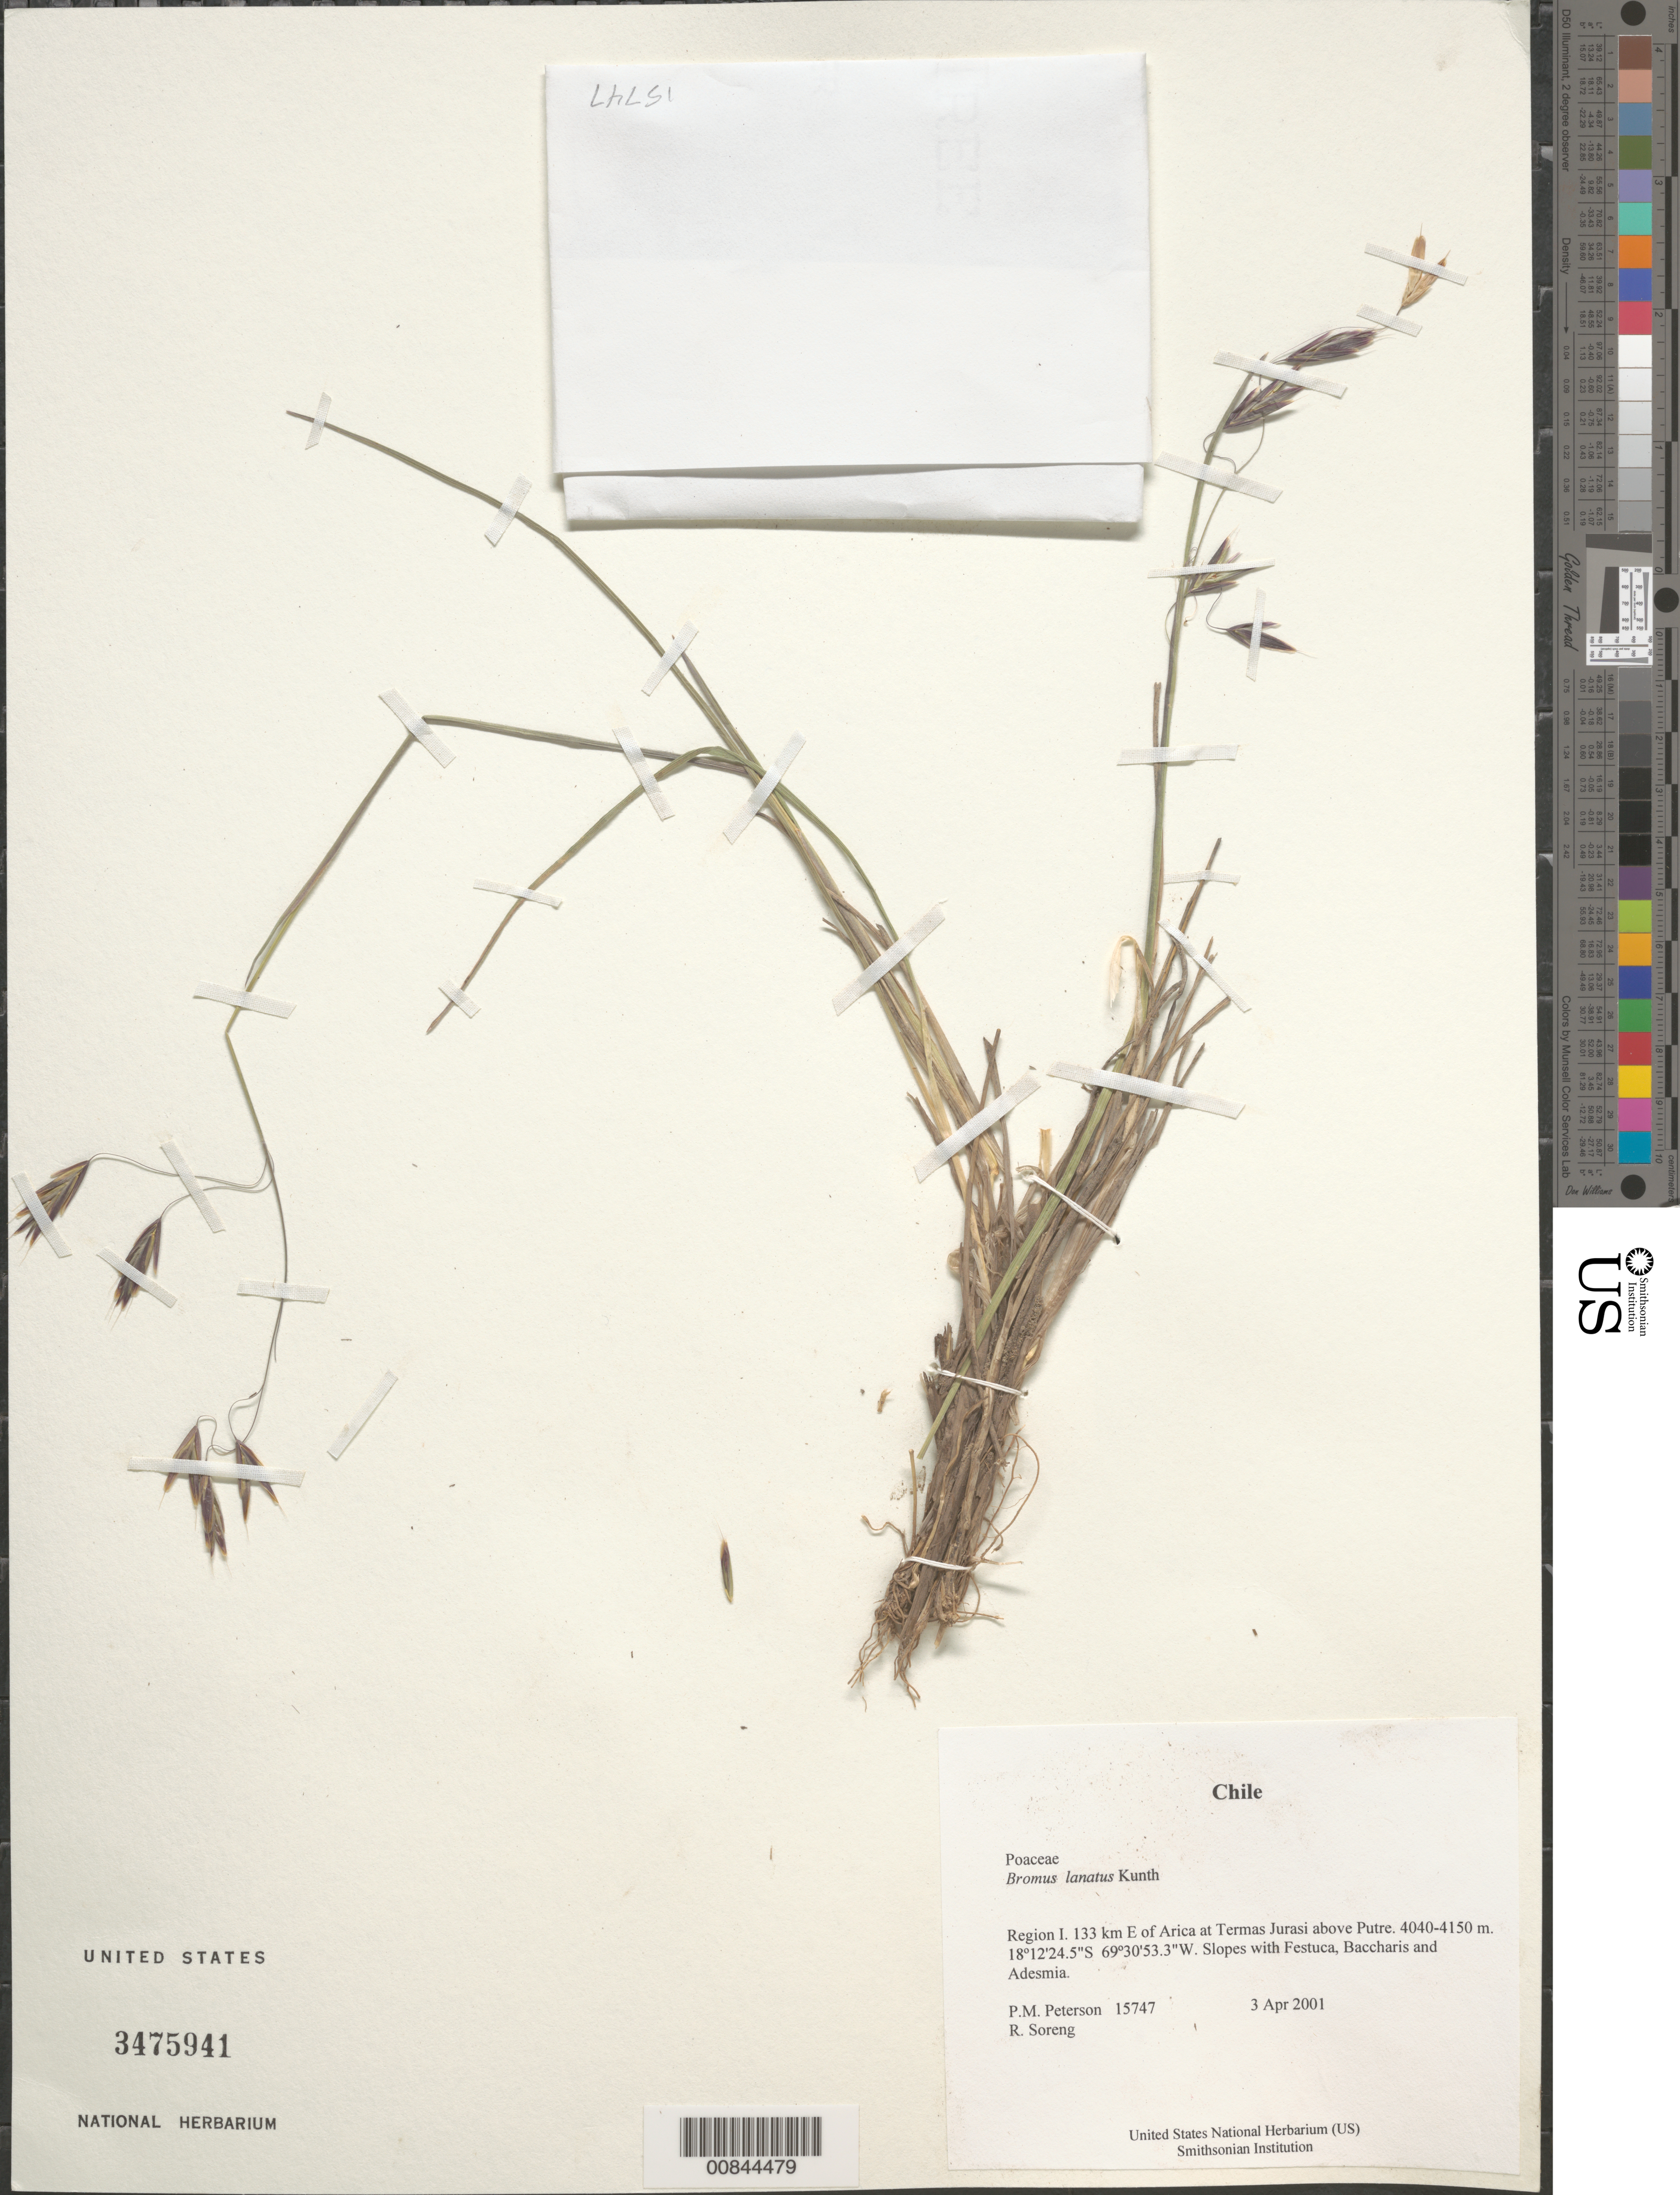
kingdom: Plantae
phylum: Tracheophyta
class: Liliopsida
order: Poales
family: Poaceae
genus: Bromus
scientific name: Bromus lanatus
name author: Kunth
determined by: Planchuelo, A. M.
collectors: P. M. Peterson & R. J. Soreng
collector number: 15747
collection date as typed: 03 Apr 2001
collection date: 2001-04-03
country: Chile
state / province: Tarapacá (I)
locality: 133 km E of Arica at Termas Jurasi above Putre.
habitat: Slopes with Festuca, Baccharis and Adesmia.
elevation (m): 4040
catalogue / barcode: US 3475941